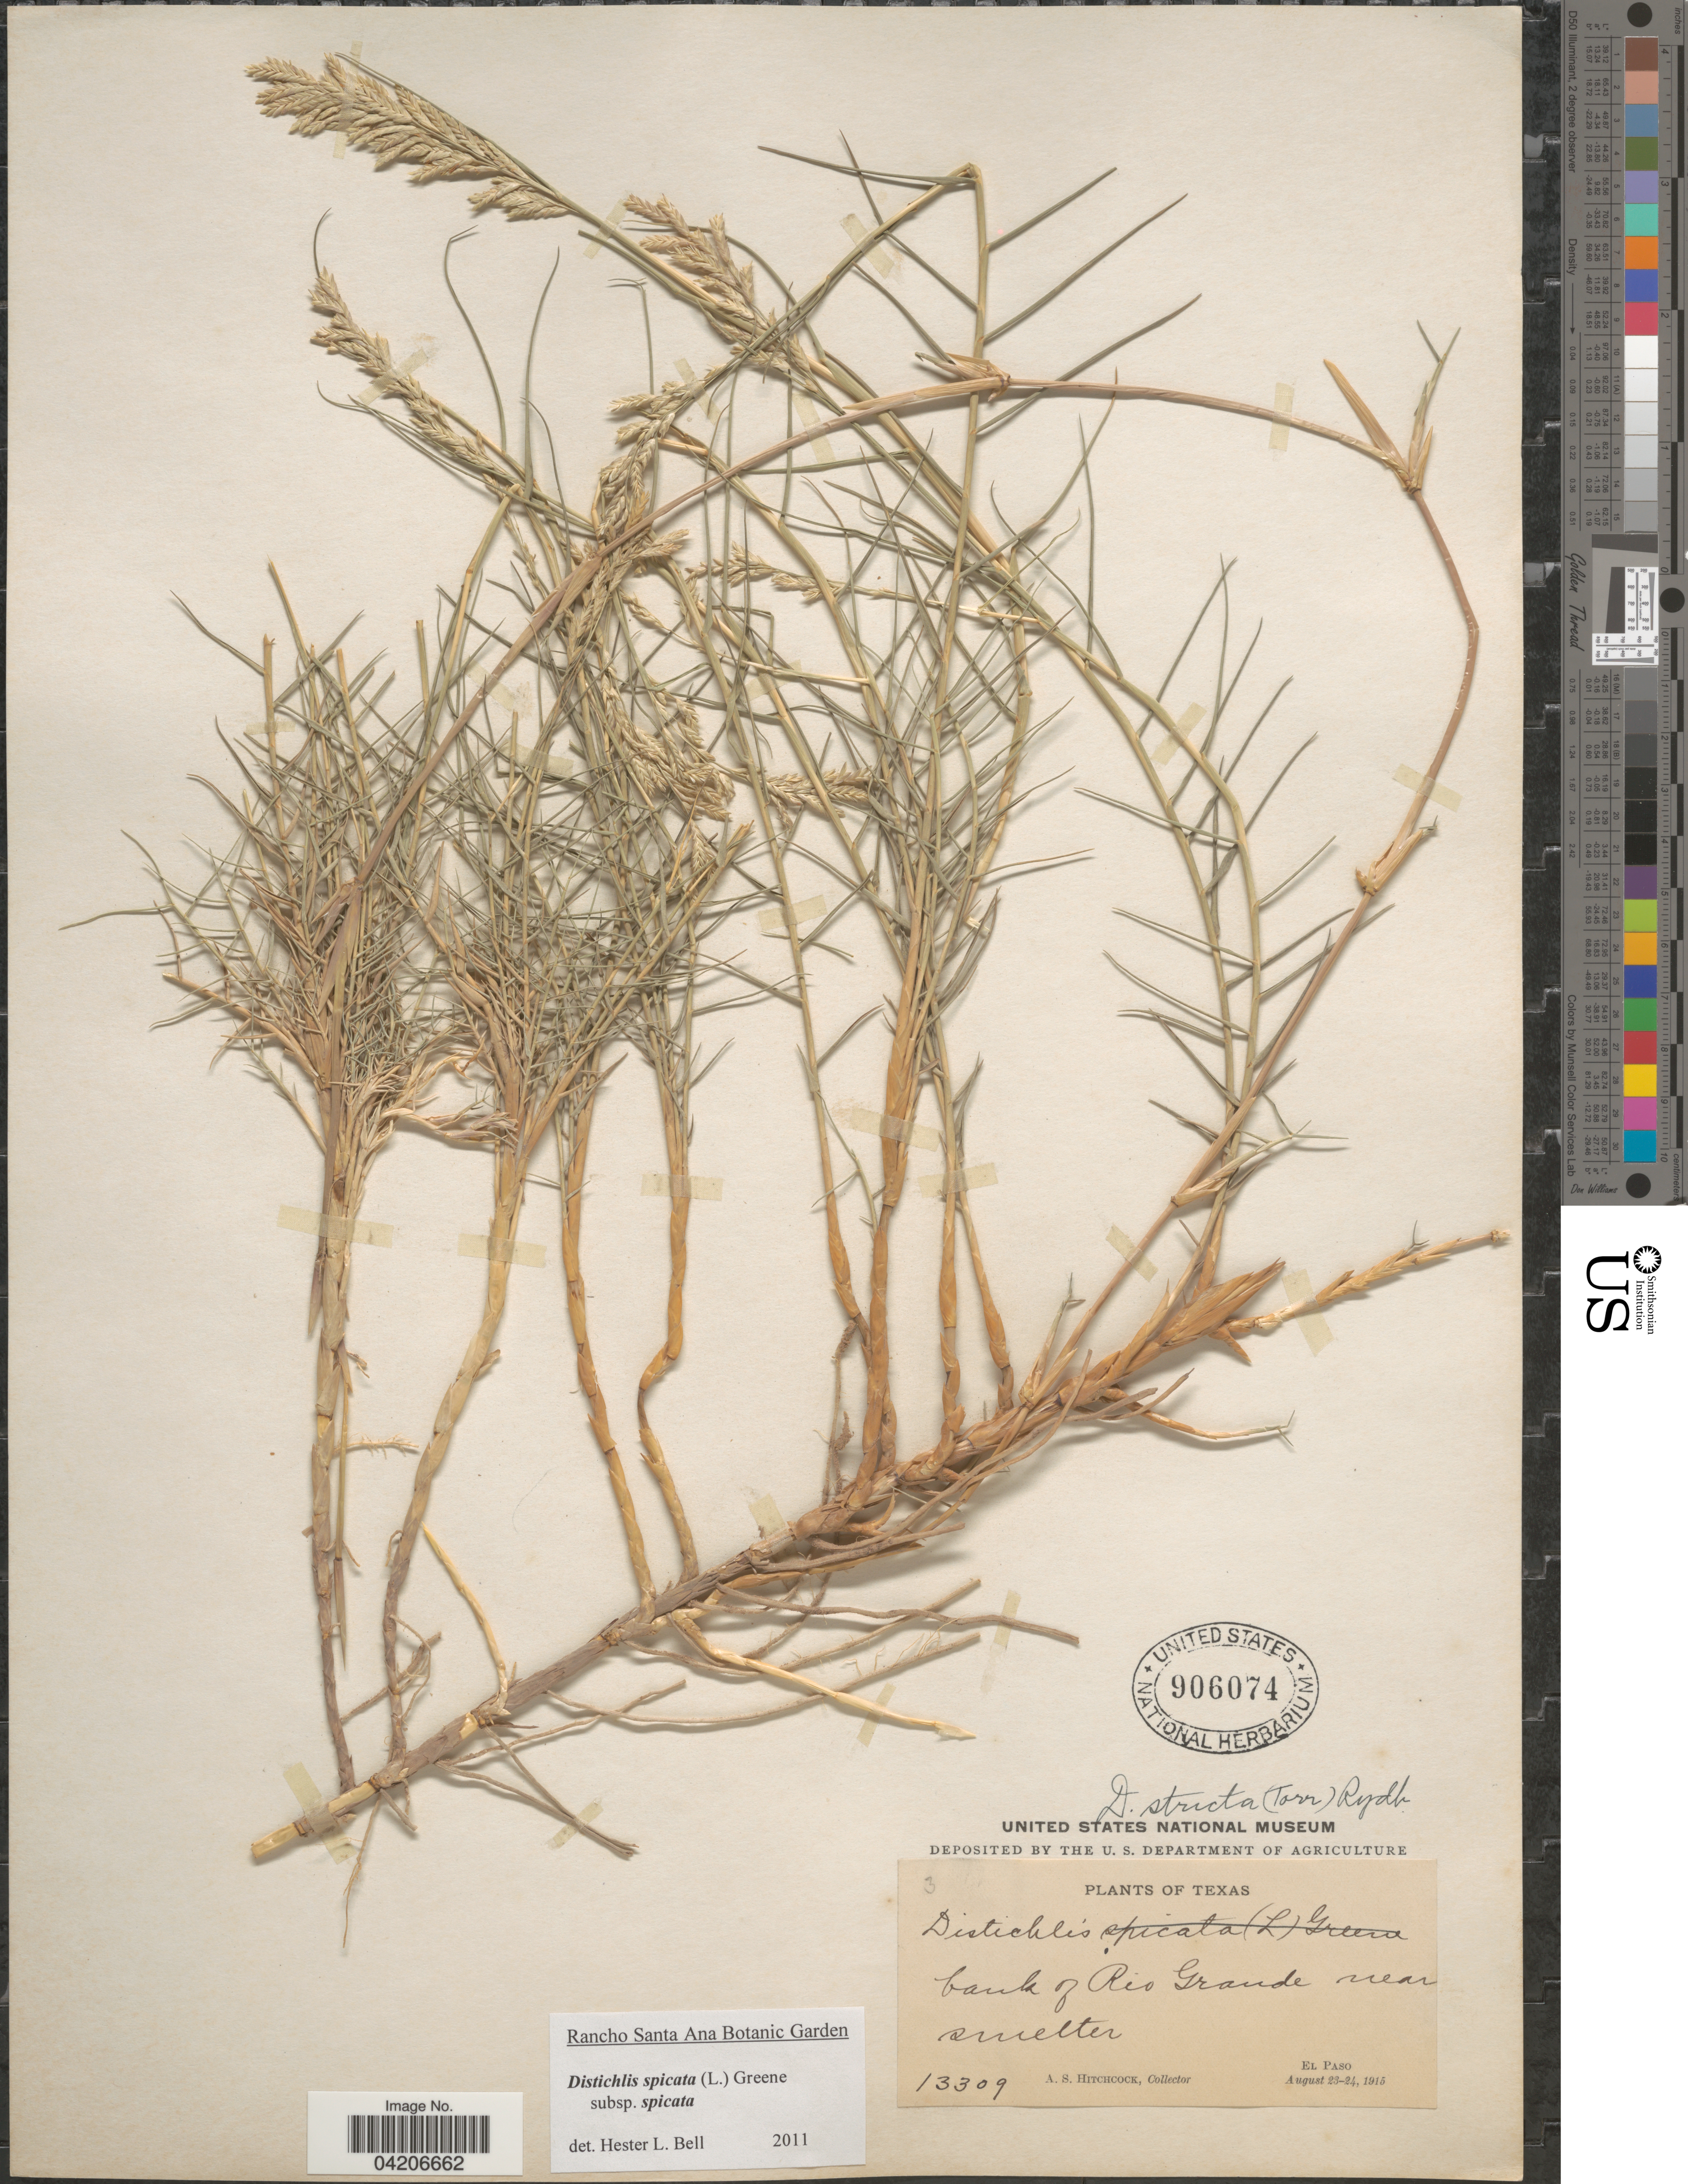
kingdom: Plantae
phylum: Tracheophyta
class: Liliopsida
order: Poales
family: Poaceae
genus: Distichlis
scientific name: Distichlis spicata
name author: (L.) Greene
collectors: A. S. Hitchcock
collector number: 13309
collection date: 1915-08-23/1915-08-24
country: United States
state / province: Texas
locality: Bank of Rio Grande near smelter. El Paso.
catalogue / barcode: US 906074